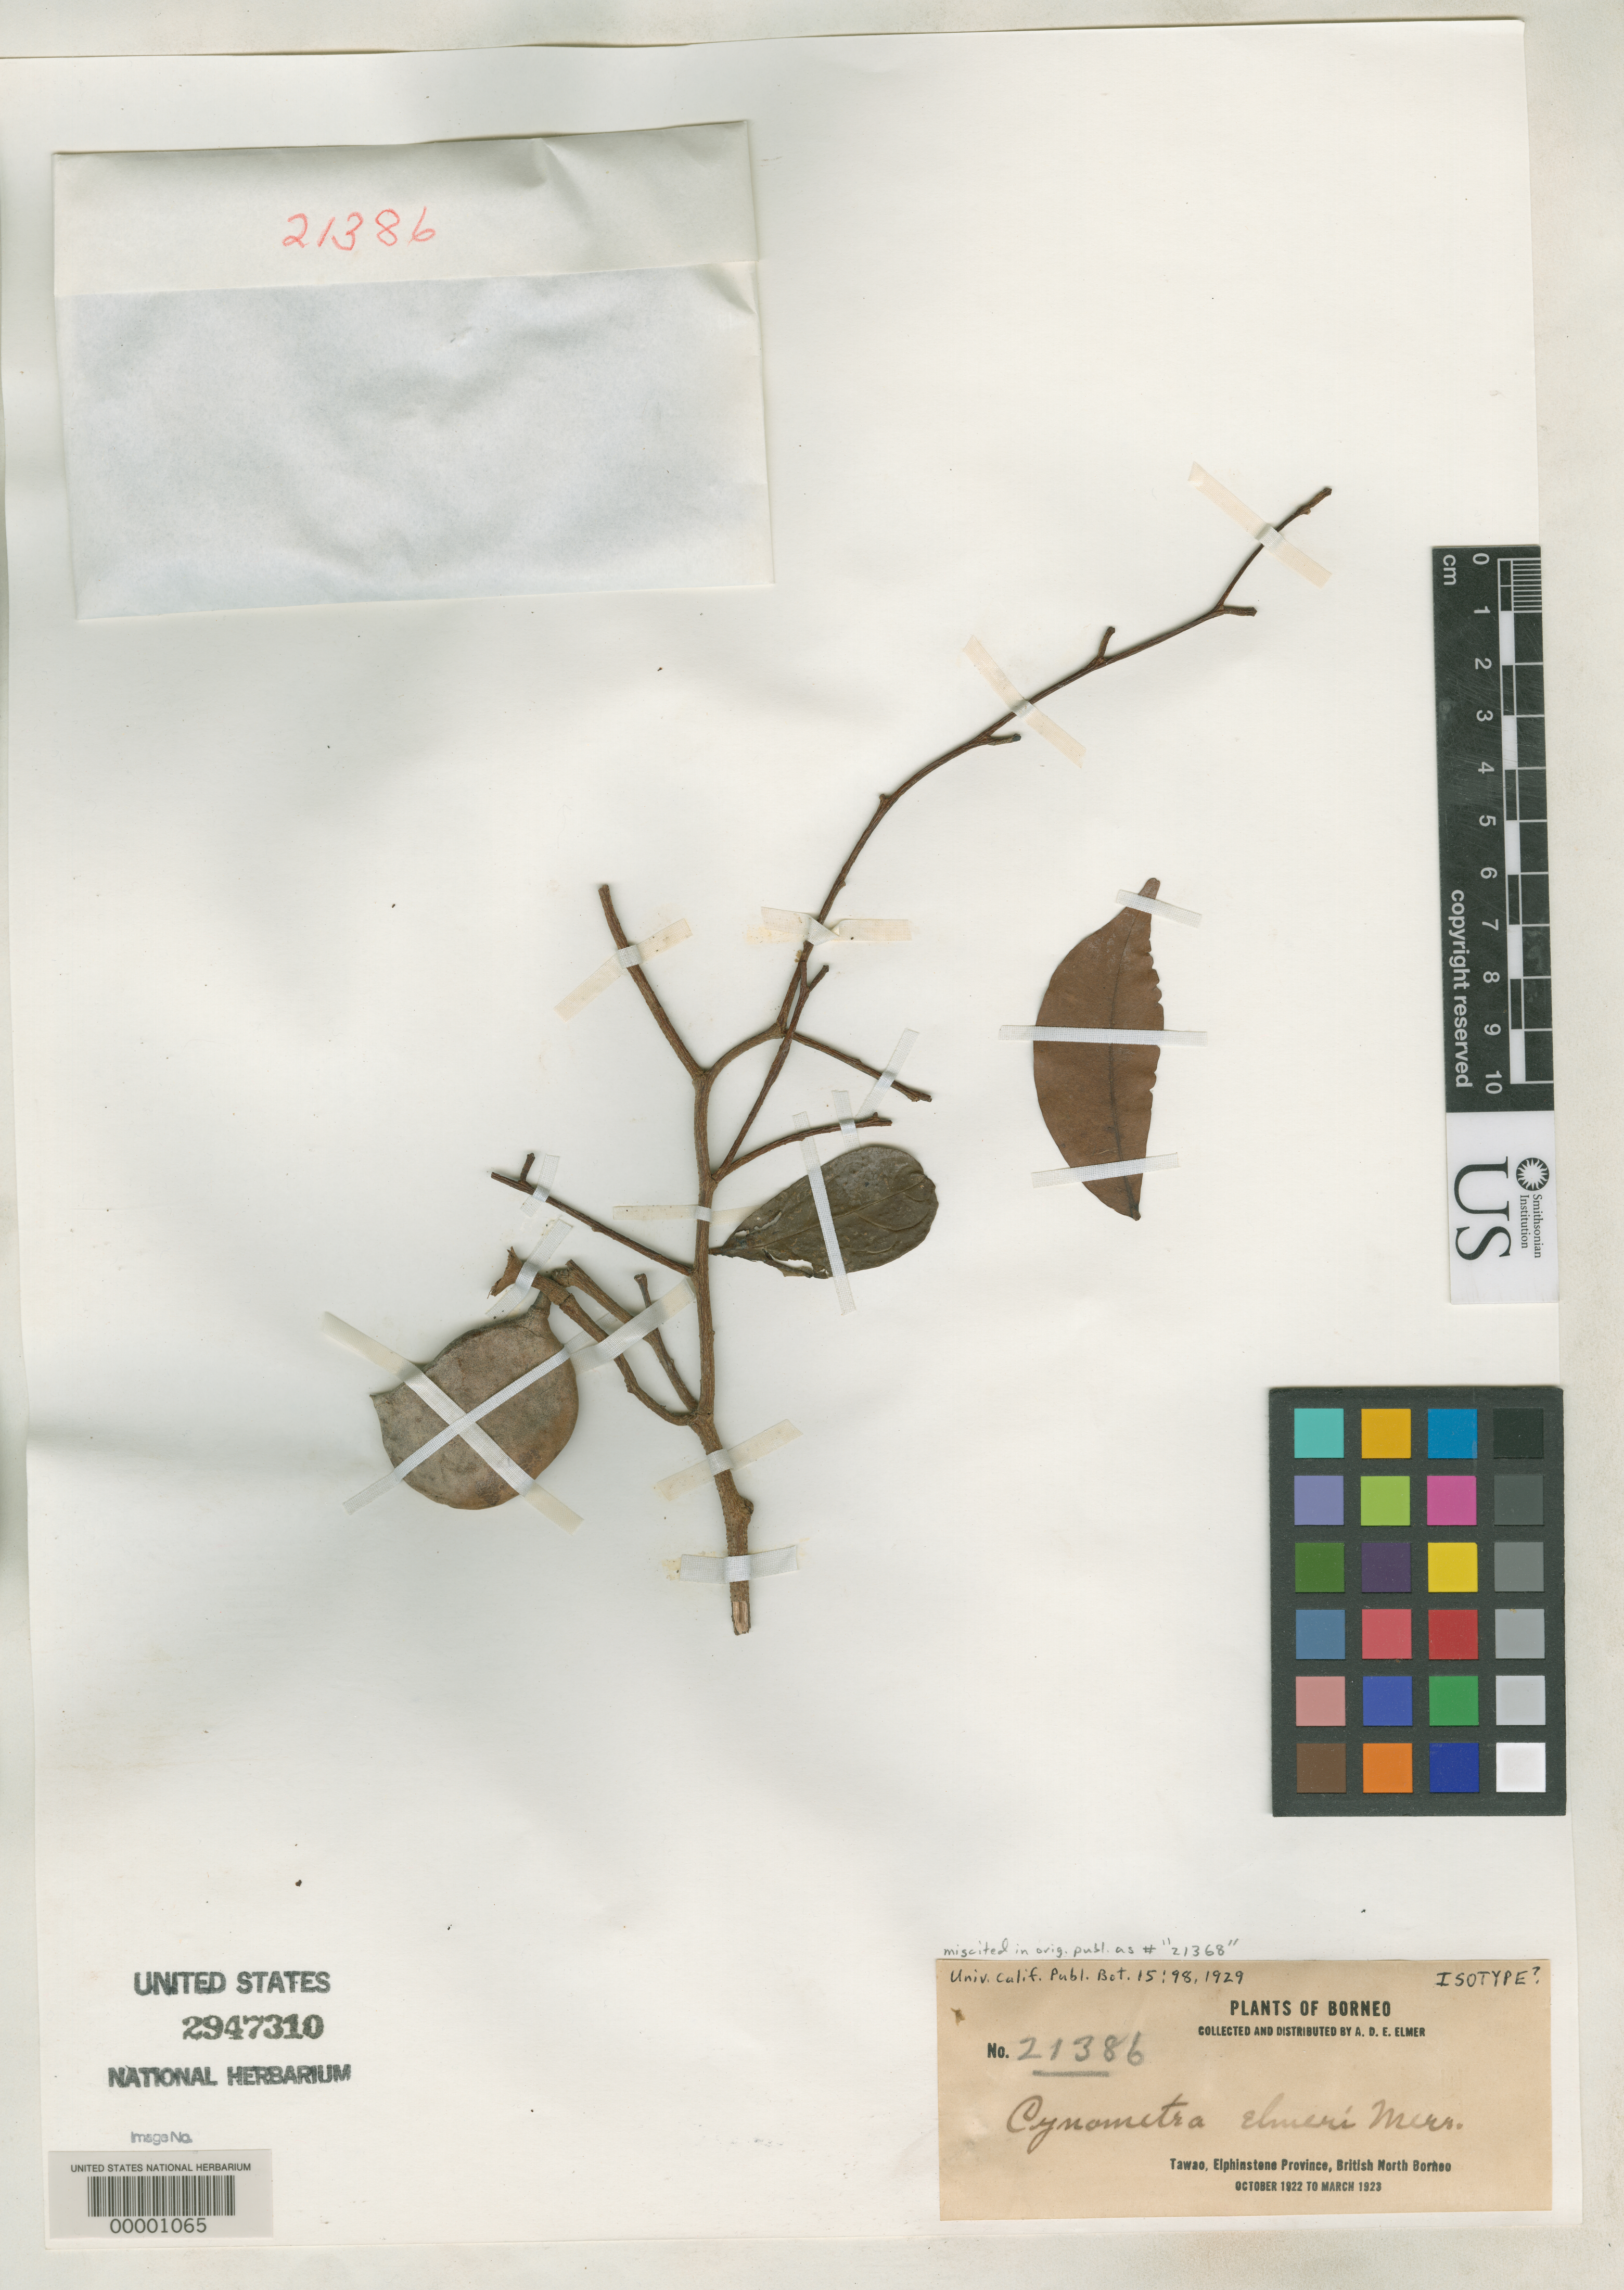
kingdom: Plantae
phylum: Tracheophyta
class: Magnoliopsida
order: Fabales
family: Fabaceae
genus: Cynometra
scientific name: Cynometra elmeri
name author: Merr.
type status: Isotype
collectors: A. D. E. Elmer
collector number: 21386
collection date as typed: Oct 1922 to -- Mar 1923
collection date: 1922-10/1923-03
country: Malaysia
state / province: Sabah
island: Borneo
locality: Tawao, Elphinstone Province, British North Borneo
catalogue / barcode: US 2947310